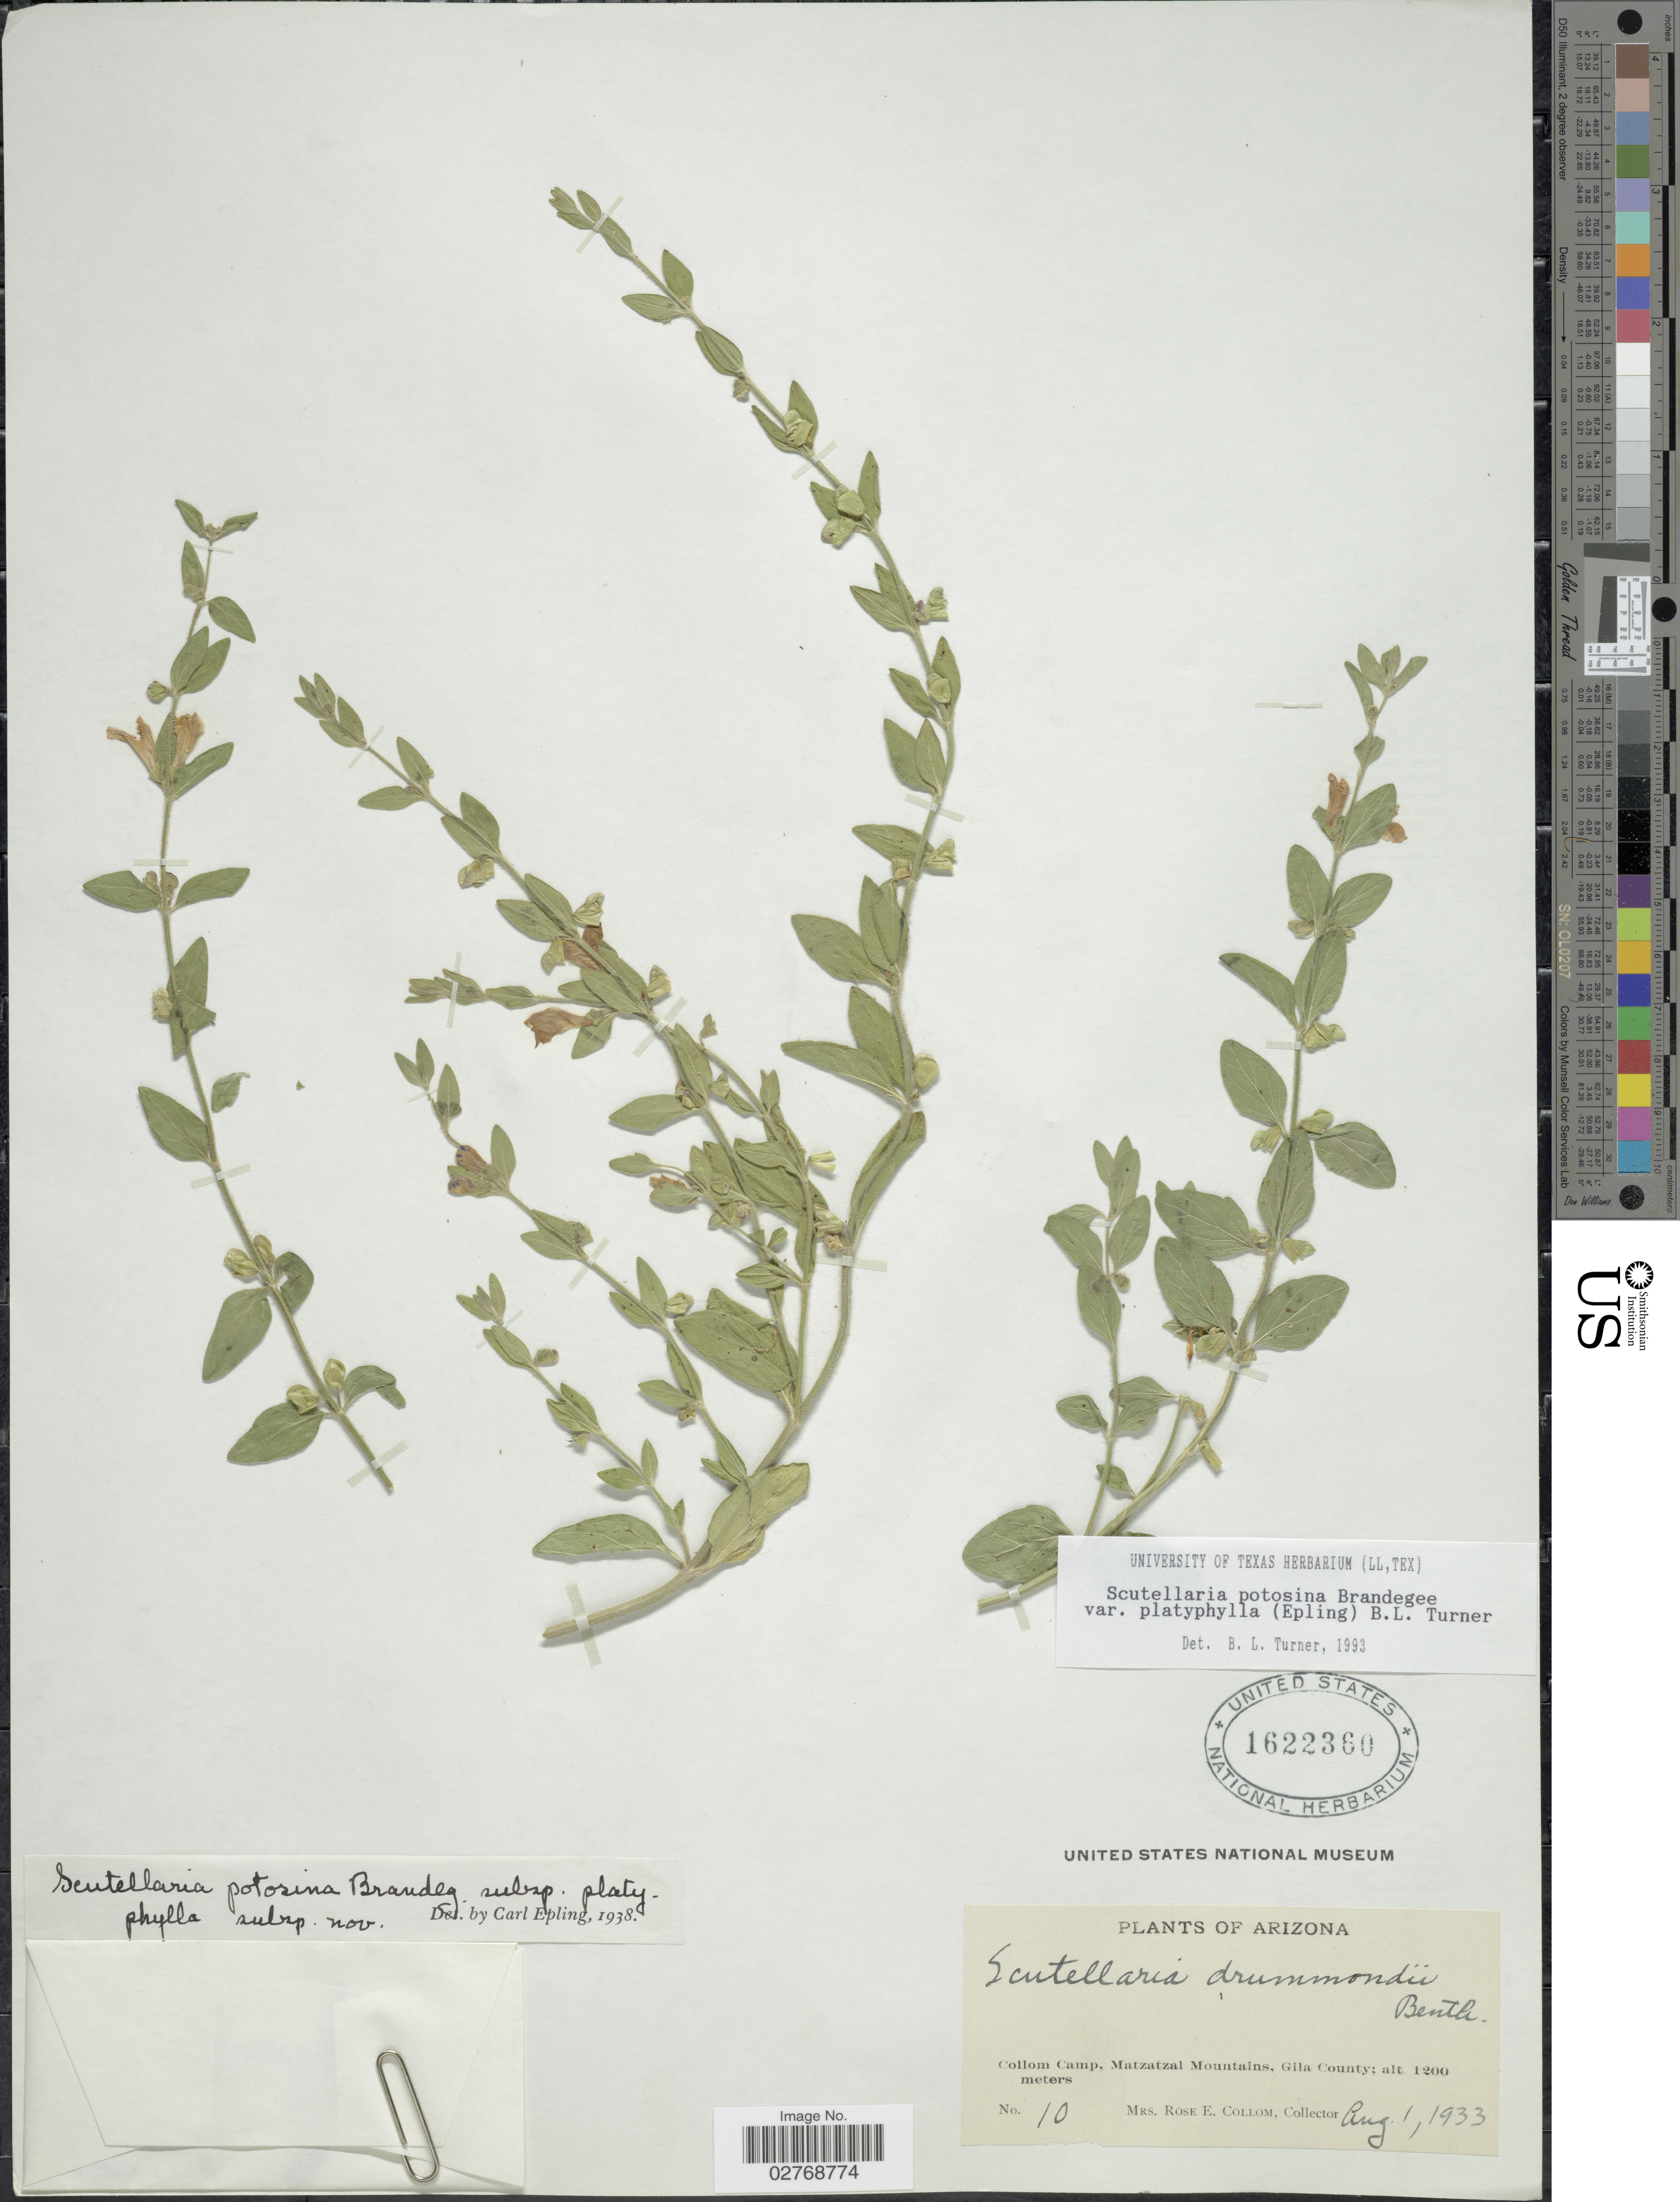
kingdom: Plantae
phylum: Tracheophyta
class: Magnoliopsida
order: Lamiales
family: Lamiaceae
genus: Scutellaria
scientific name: Scutellaria potosina var. platyphylla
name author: (Epling) B.L. Turner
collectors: R. E. Collom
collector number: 10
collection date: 1933-08-01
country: United States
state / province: Arizona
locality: Collom Camp, Matzatzal Mountains, Gila County.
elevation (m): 1200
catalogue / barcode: US 1622360